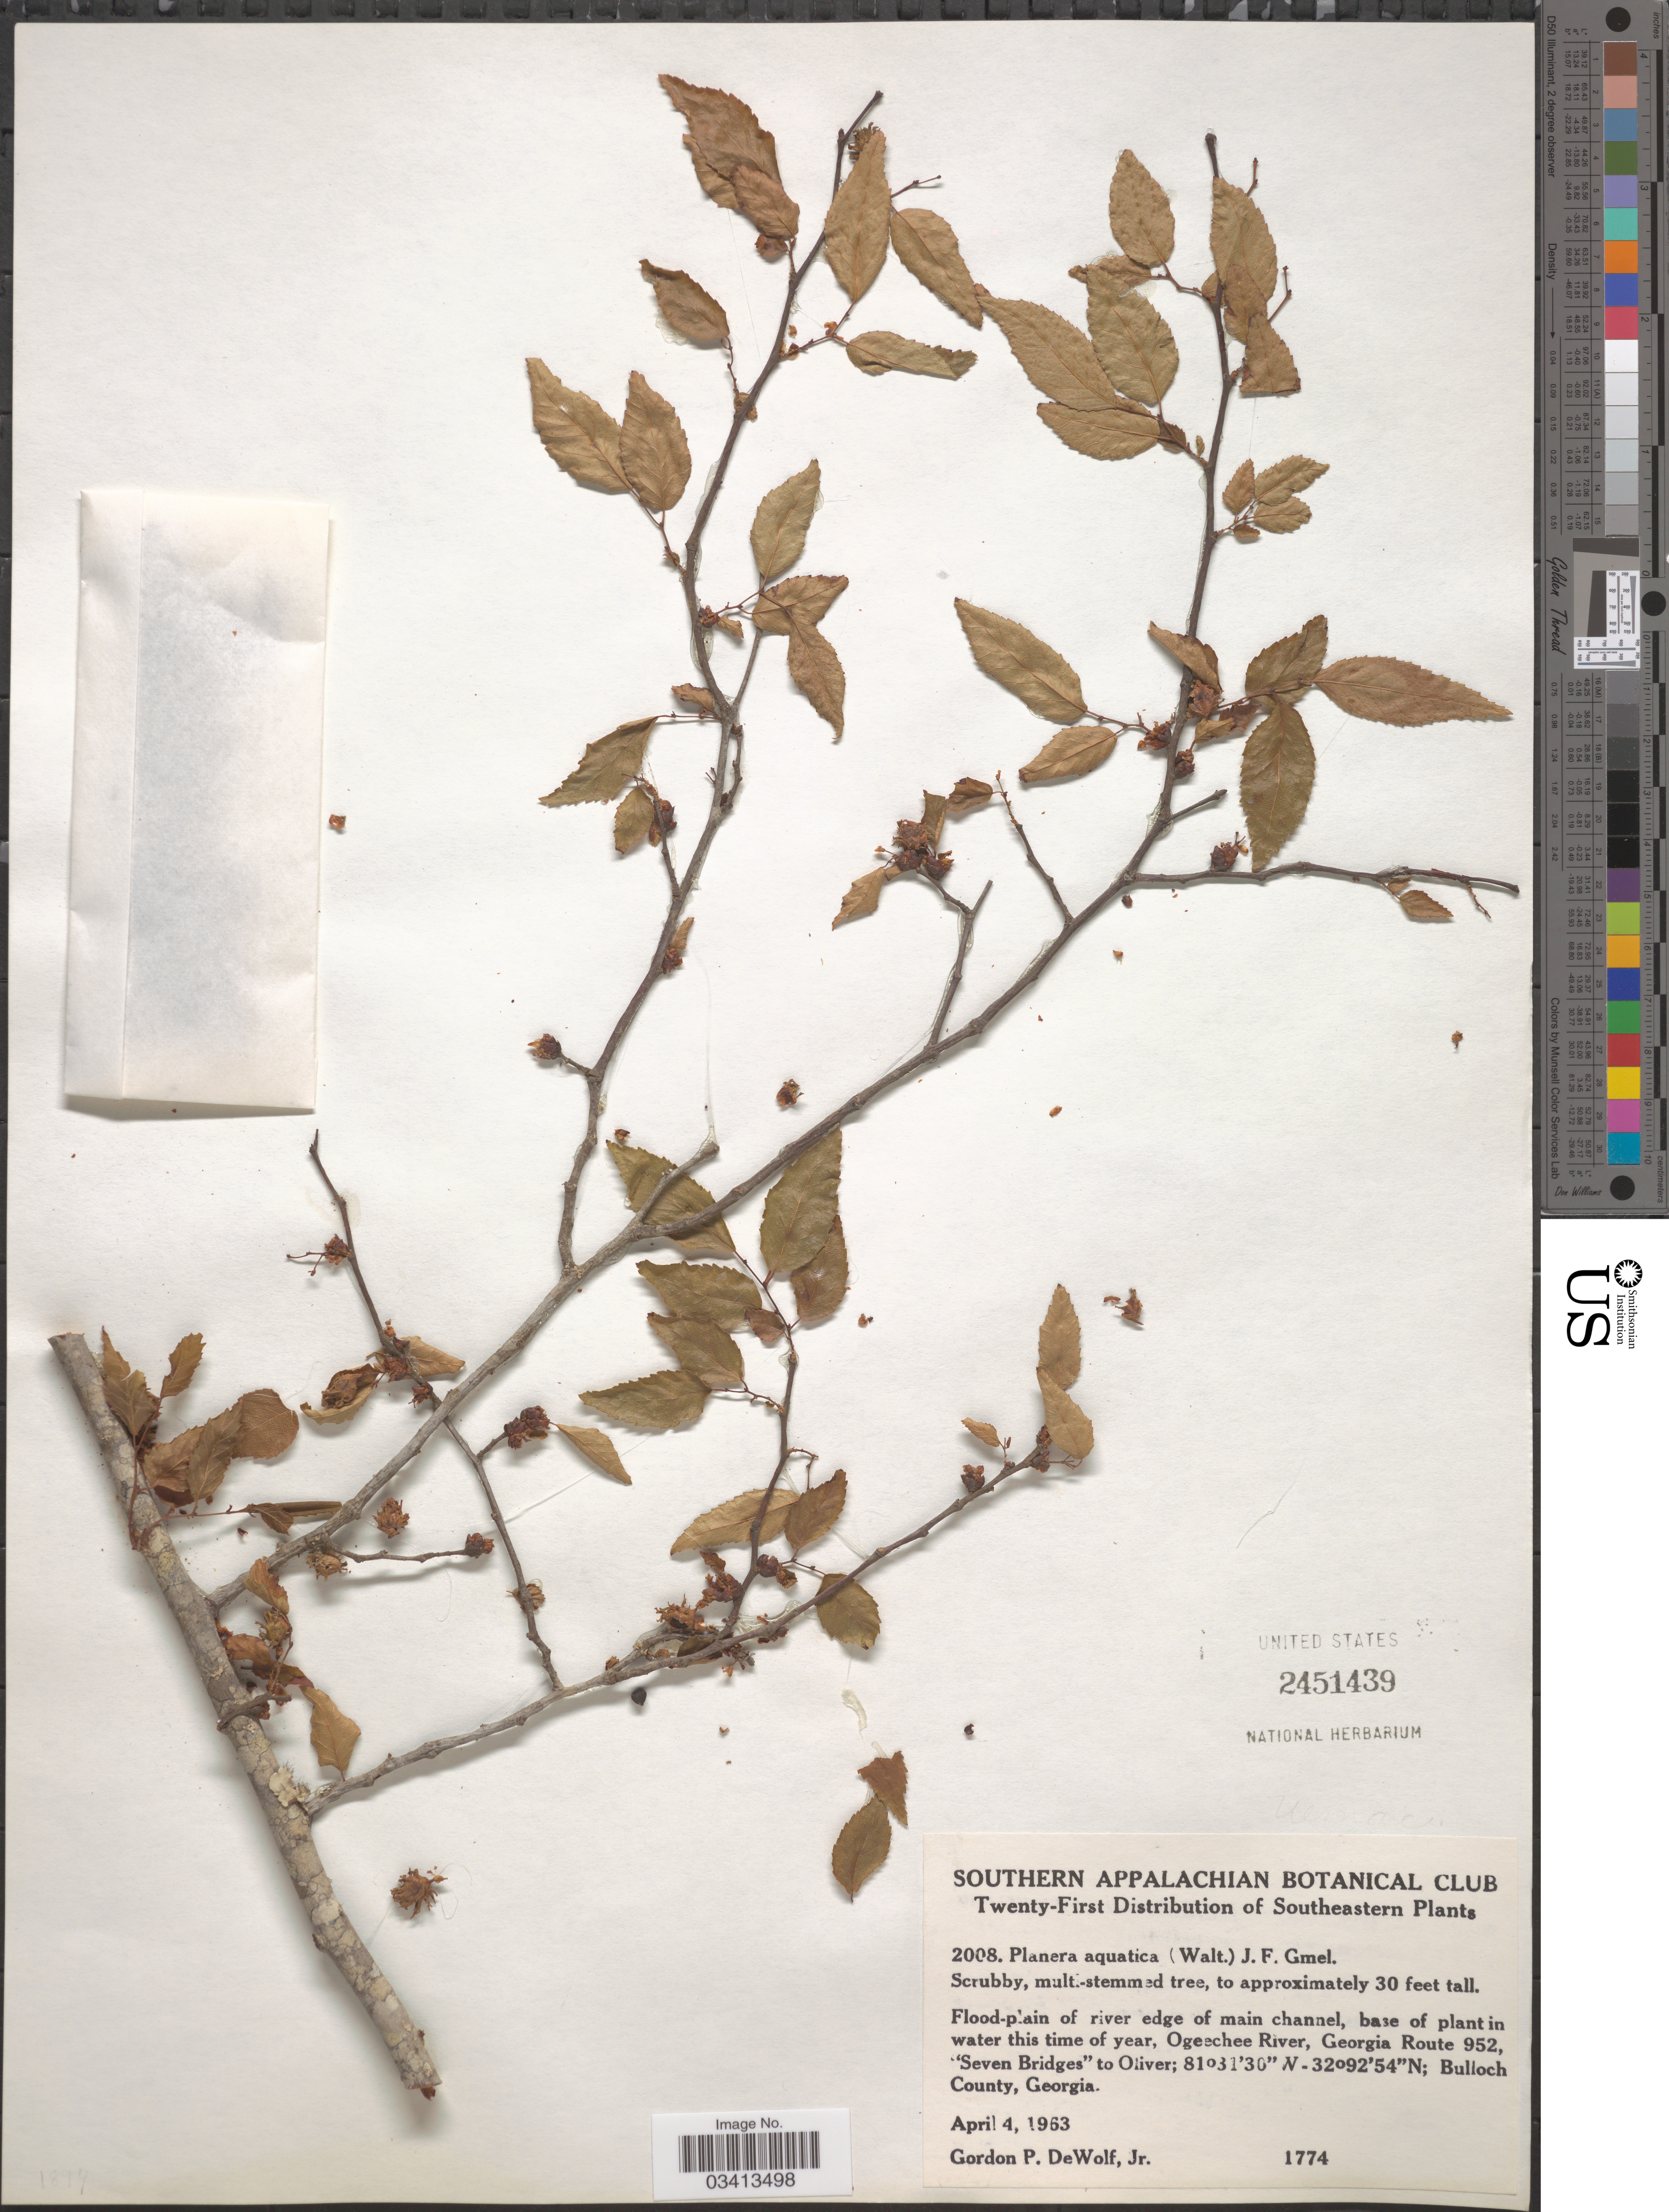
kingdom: Plantae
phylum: Tracheophyta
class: Magnoliopsida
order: Rosales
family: Ulmaceae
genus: Planera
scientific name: Planera aquatica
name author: J.F. Gmel.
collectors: G. DeWolf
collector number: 1774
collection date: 1963-04-04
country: United States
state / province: Georgia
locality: Southeastern. Ogeechee River, Georgia Route 952, "Seven Bridges" to Oliver; Bulloch County.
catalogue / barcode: US 2451439